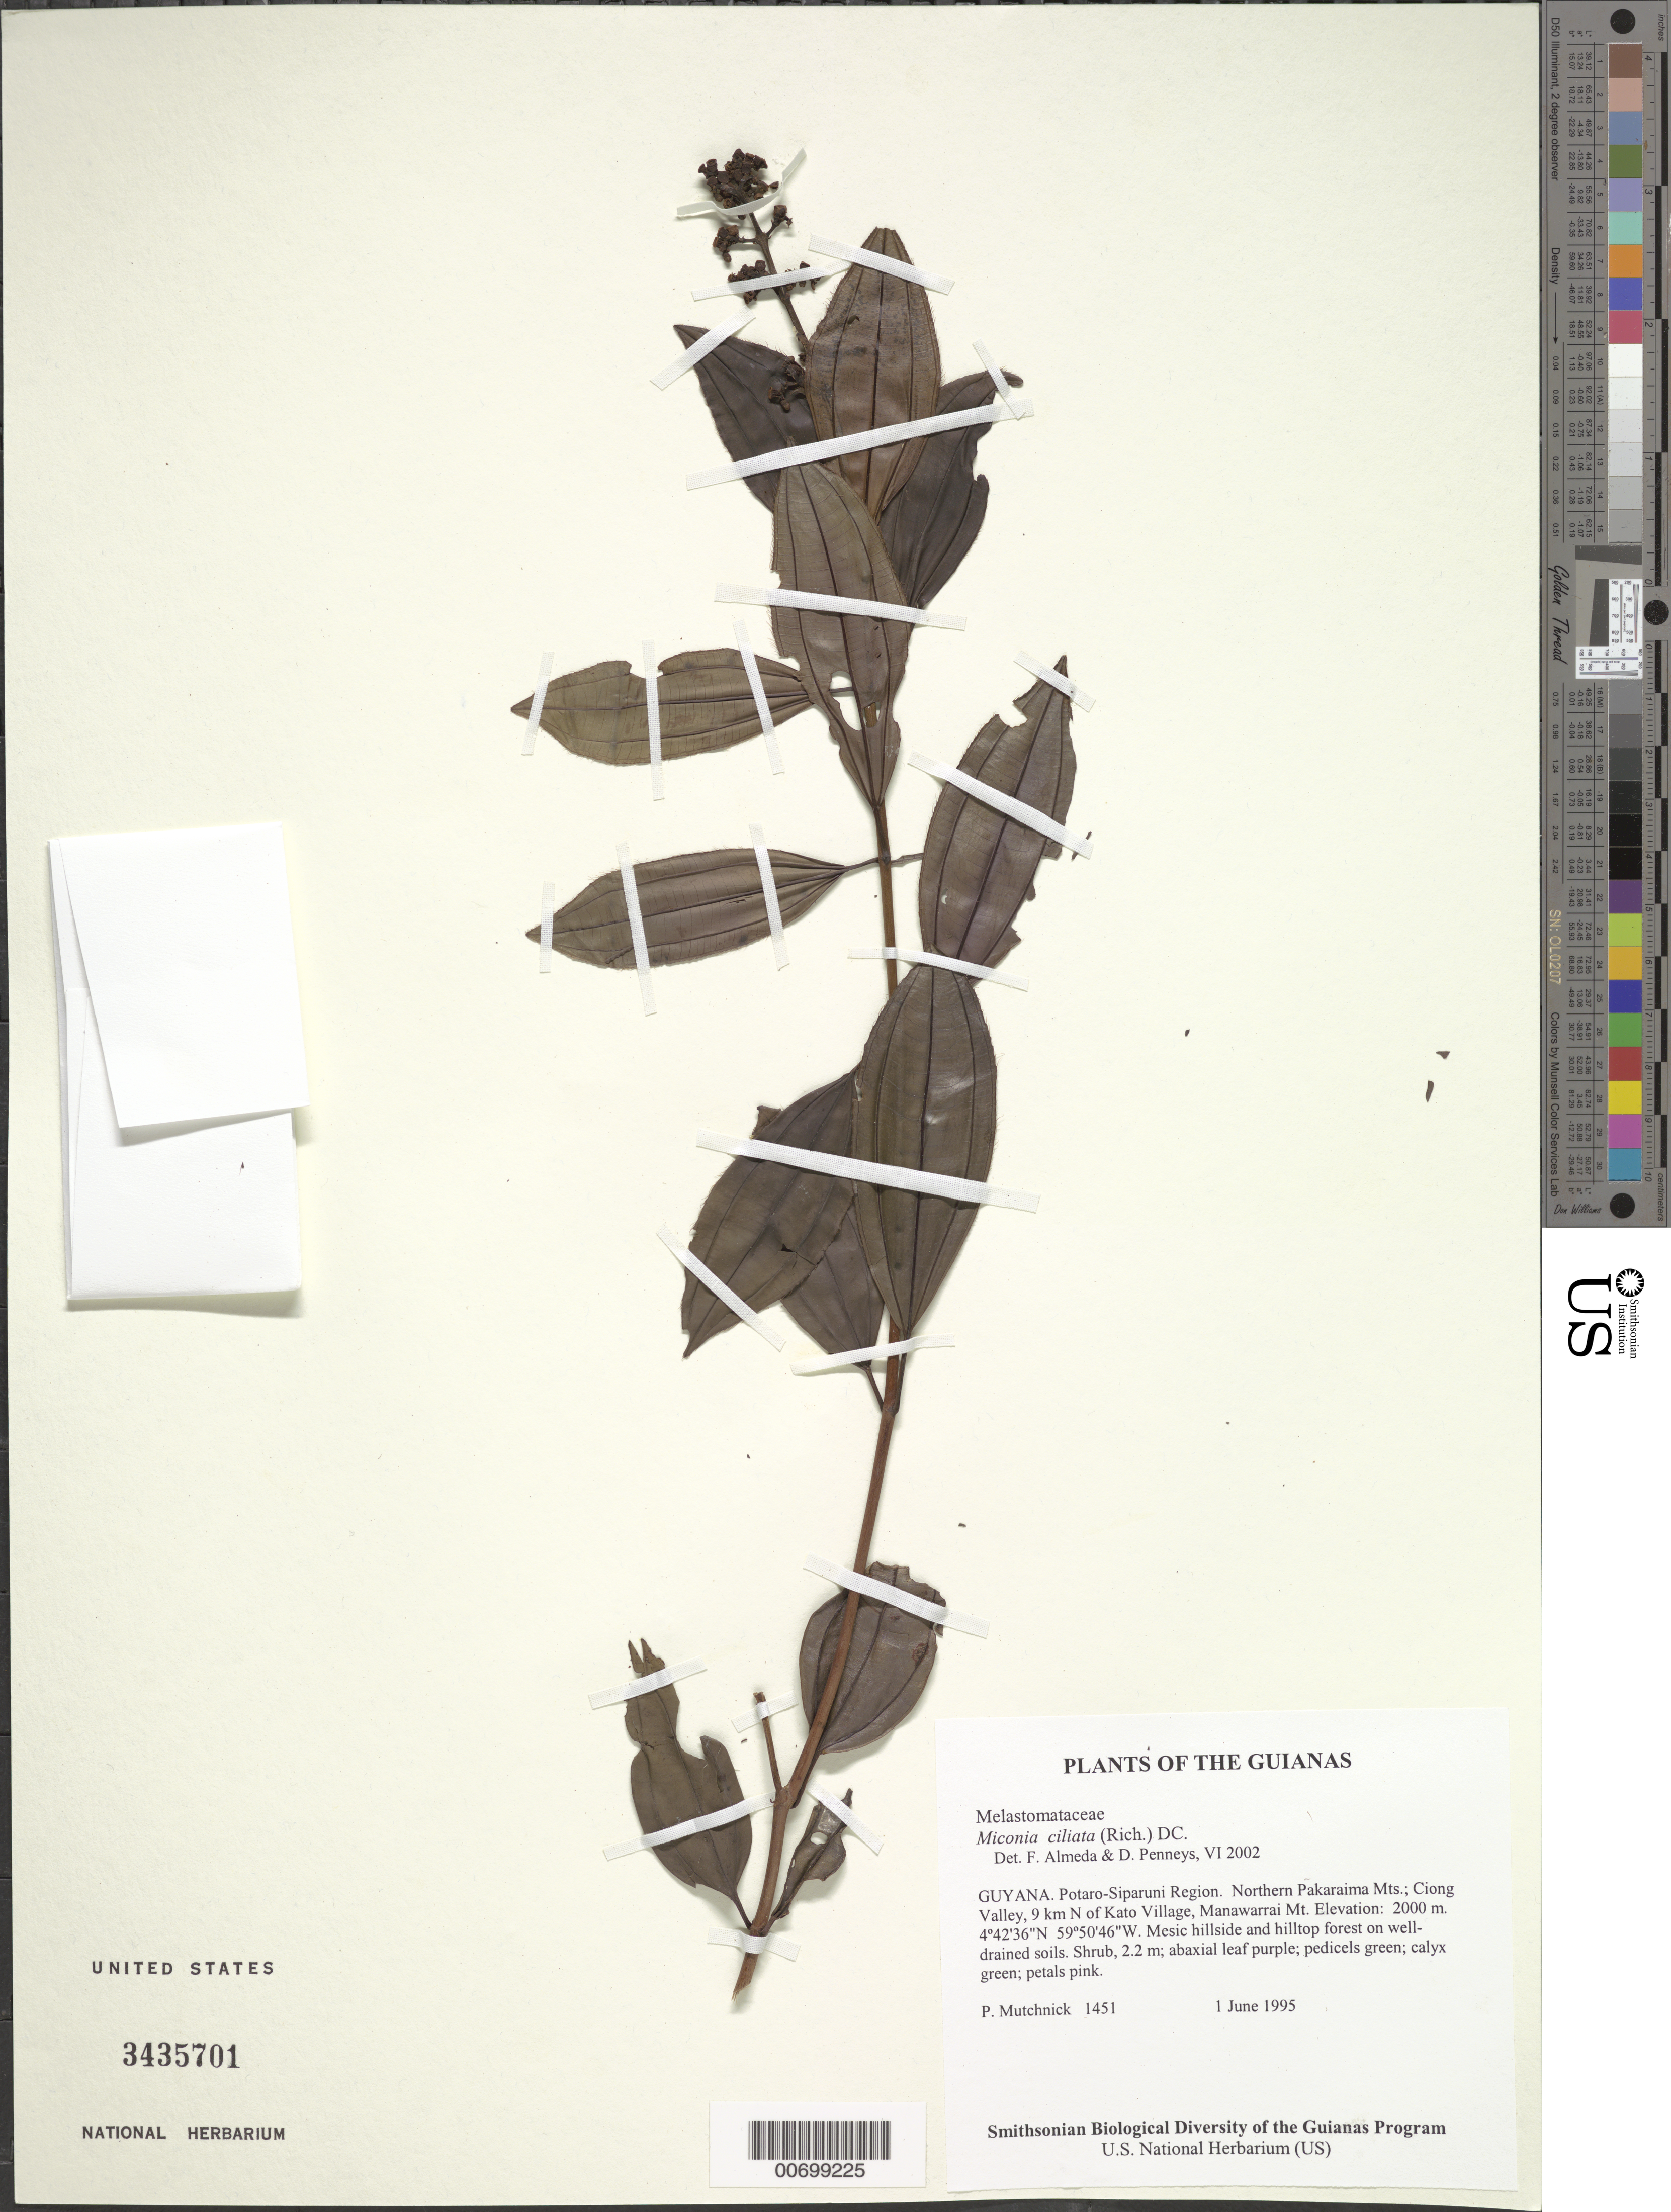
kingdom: Plantae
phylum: Tracheophyta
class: Magnoliopsida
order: Myrtales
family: Melastomataceae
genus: Miconia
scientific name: Miconia ciliata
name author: (Rich.) DC.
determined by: Almeda, F.; Penneys, D. S.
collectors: P. Mutchnick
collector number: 1451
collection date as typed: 1 June 1995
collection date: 1995-06-01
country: Guyana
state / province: Potaro-Siparuni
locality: Northern Pakaraima Mts.; Ciong Valley, 9 km N of Kato Village, Manawarrai Mt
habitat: Mesic hillside and hilltop forest on well-drained soils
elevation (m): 2000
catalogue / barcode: US 3435701